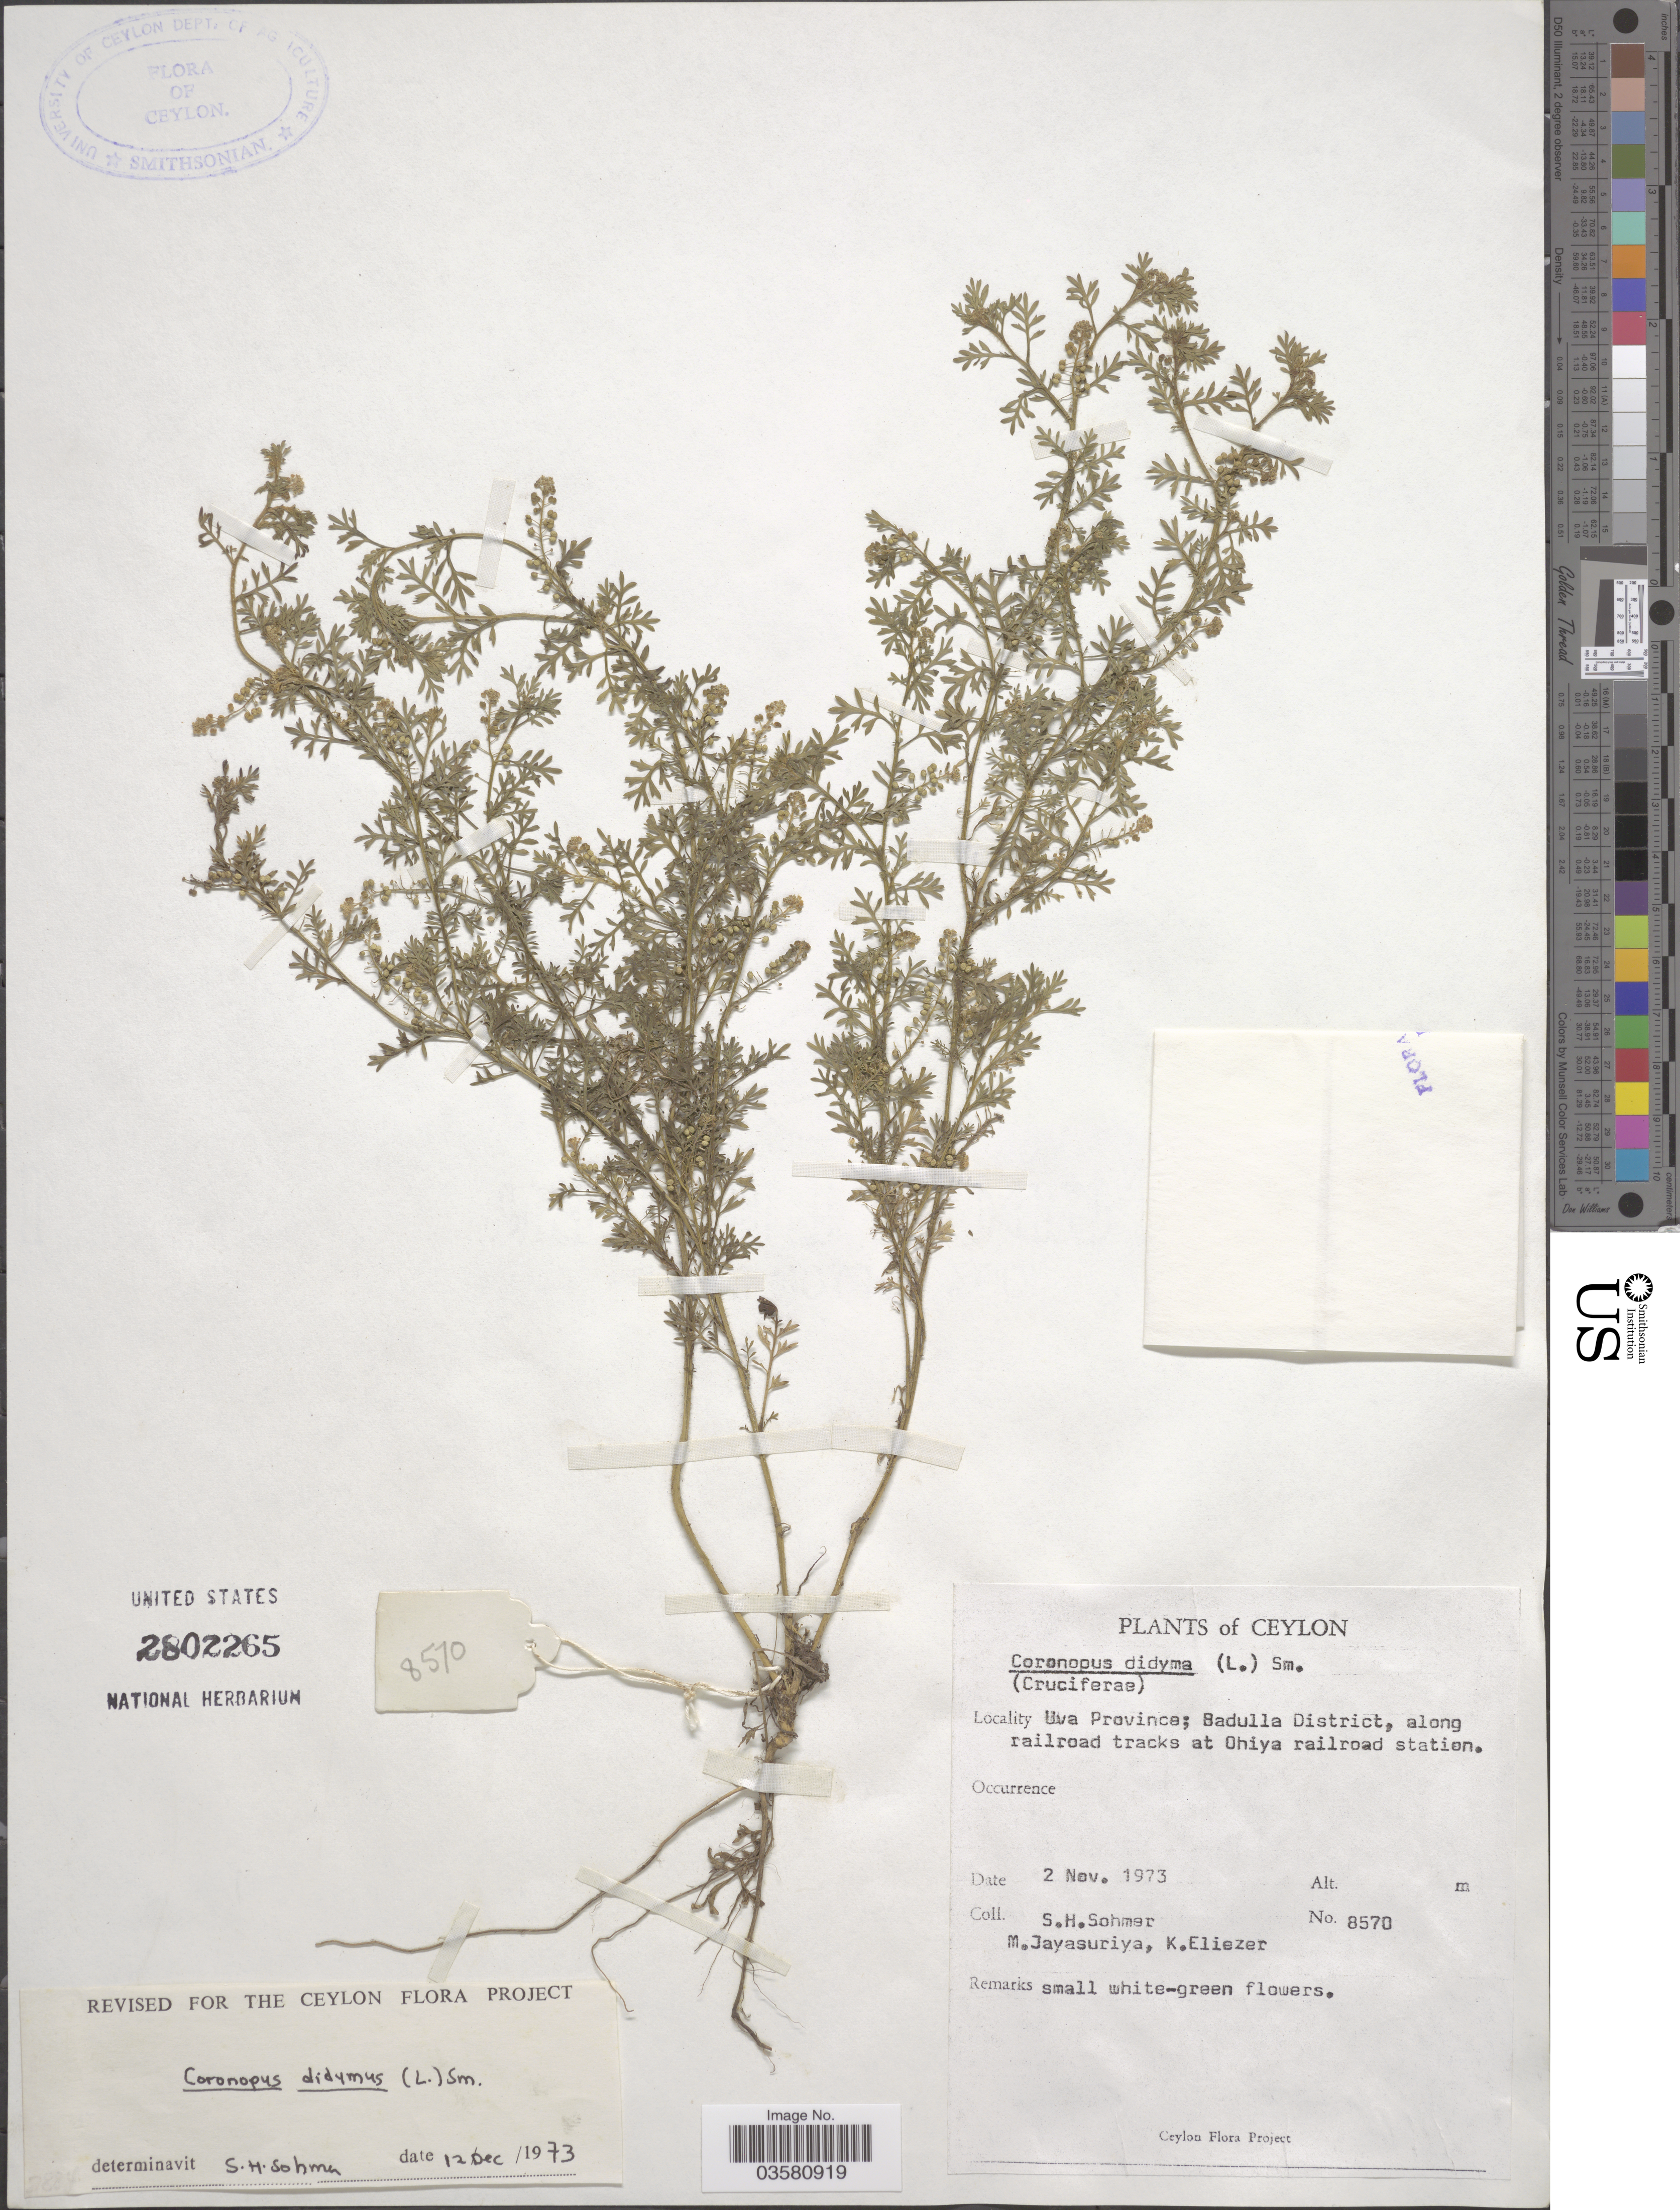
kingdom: Plantae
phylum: Tracheophyta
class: Magnoliopsida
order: Brassicales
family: Brassicaceae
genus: Lepidium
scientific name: Lepidium didymum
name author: L.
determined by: Strong, M. T., (US), Smithsonian Institution - National Museum of Natural History (UNITED STATES)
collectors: S. H. Sohmer, M. Jayasuriya & K. Eliezer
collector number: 8570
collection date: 1973-11-02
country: Sri Lanka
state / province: Uva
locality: Ceylon. Badulla District, along railroad tracks at Ohiya railroad station.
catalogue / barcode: US 2802265